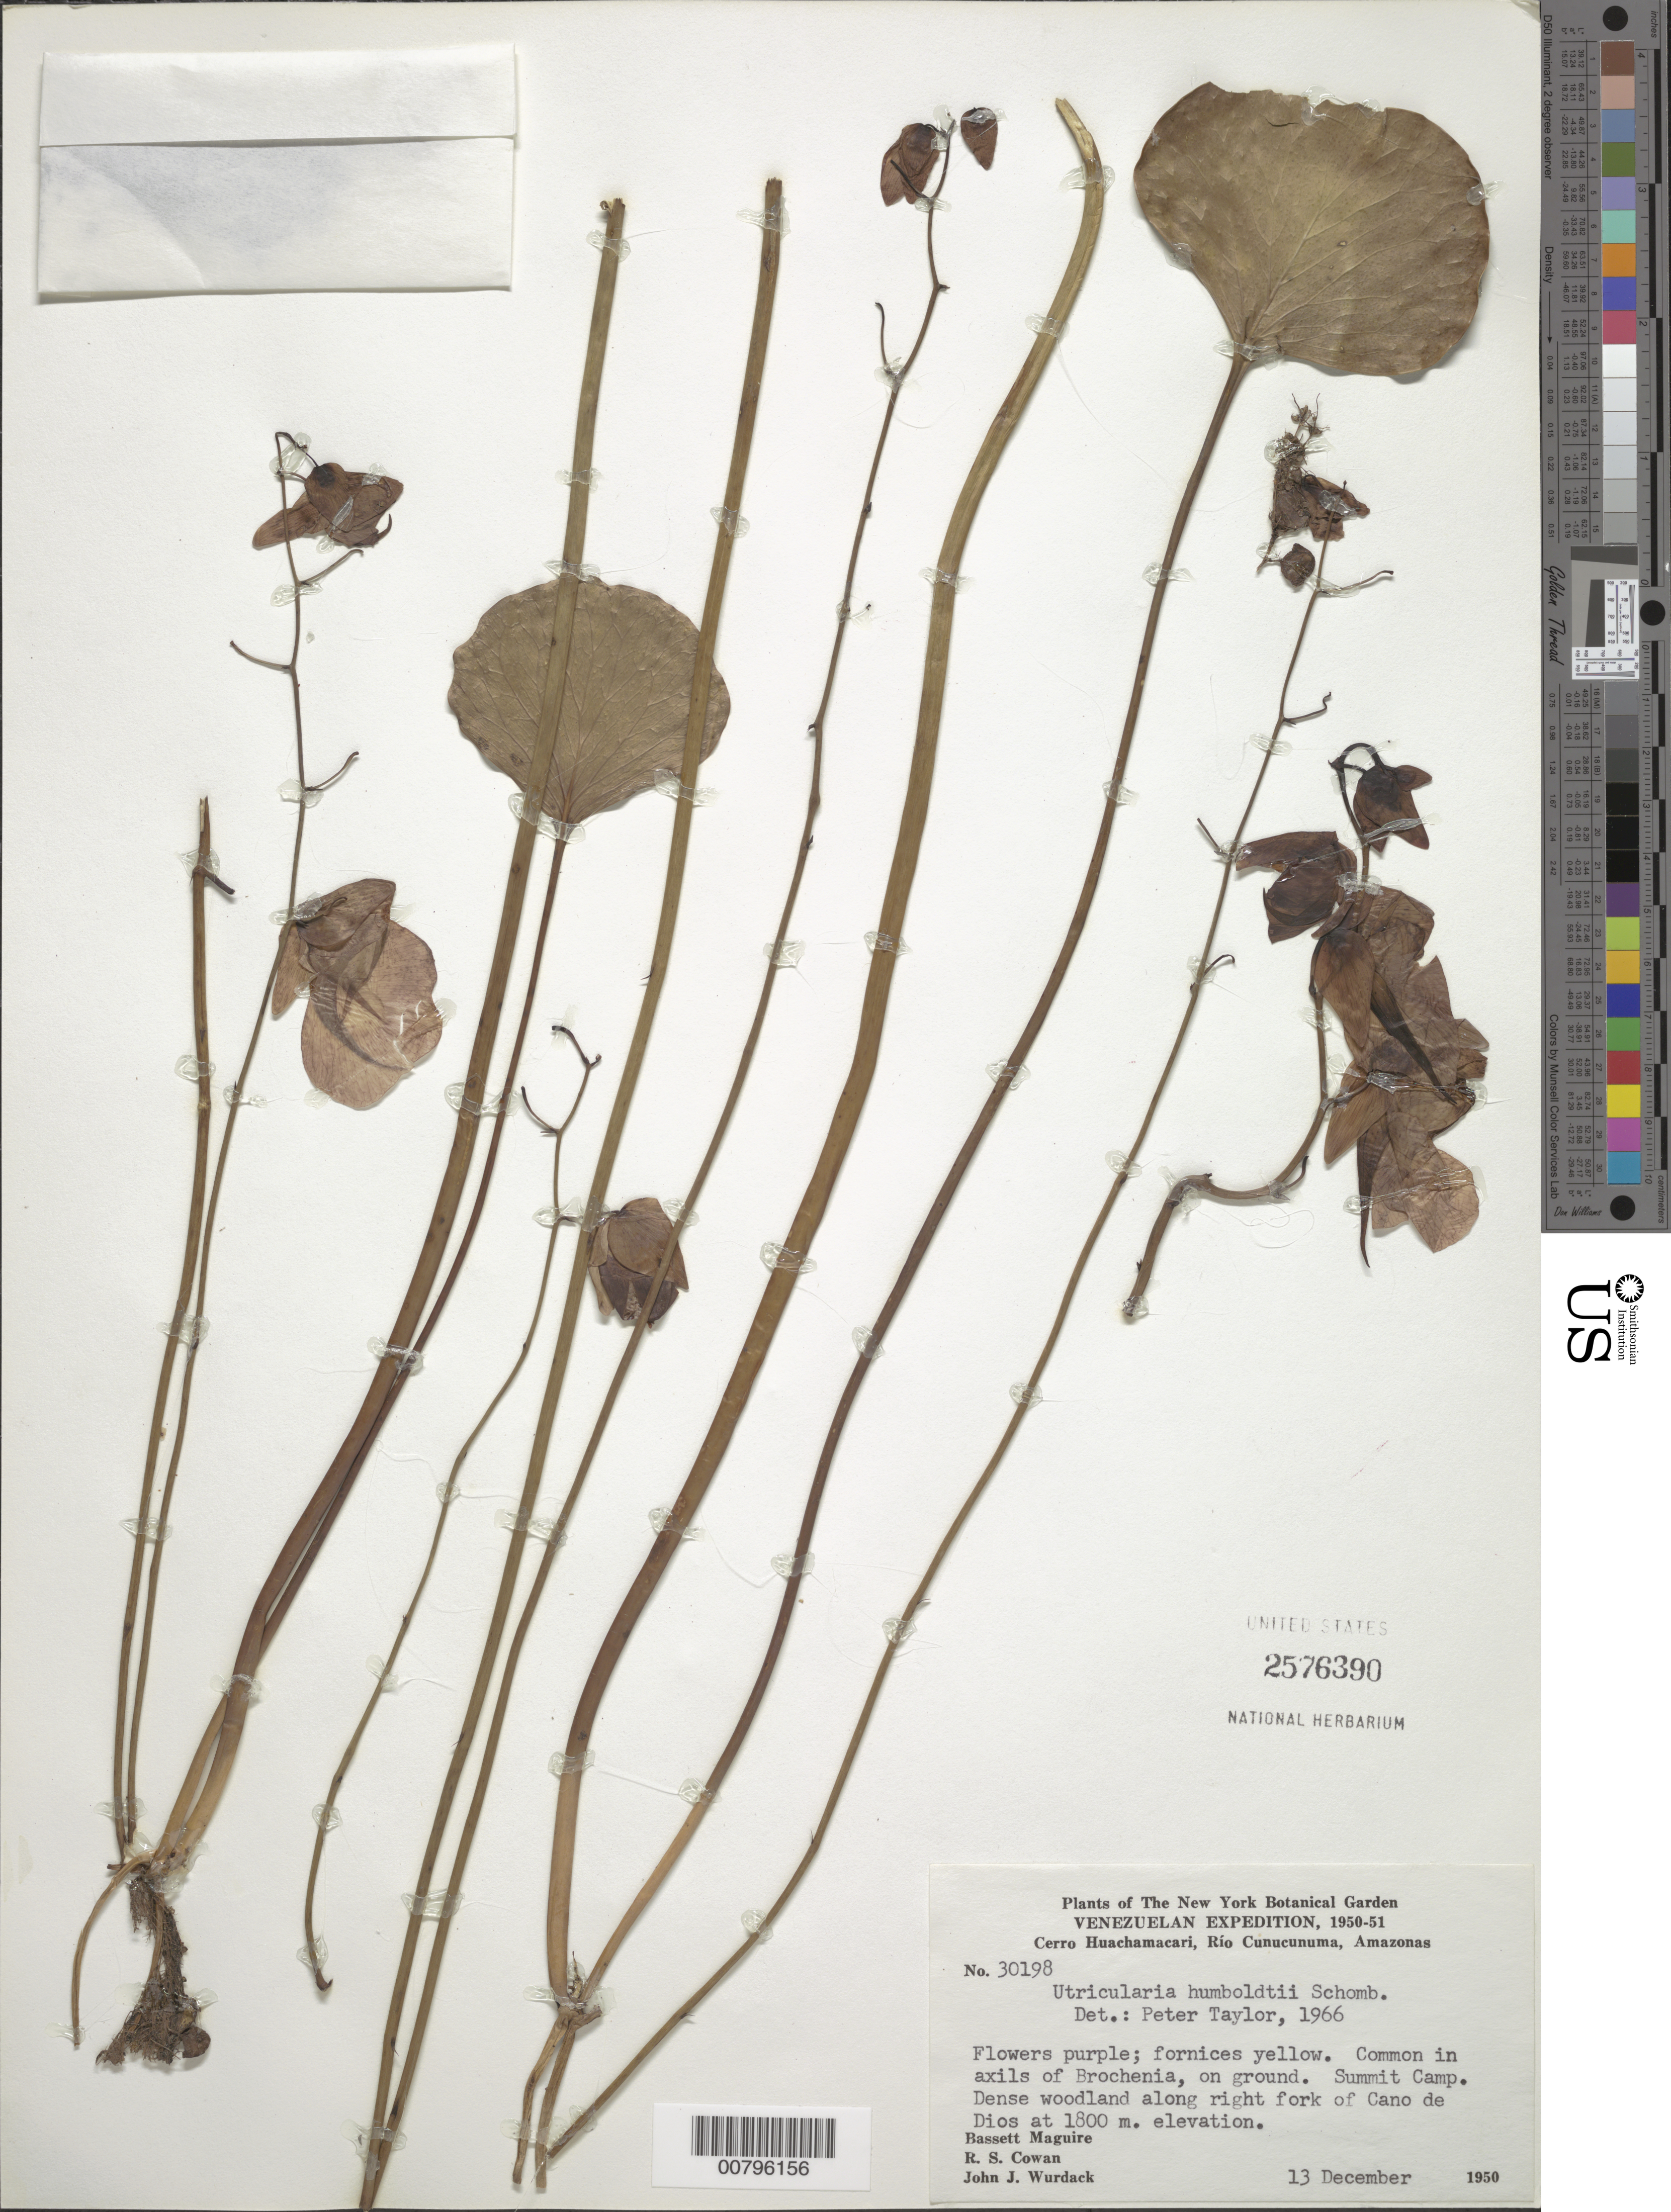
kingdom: Plantae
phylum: Tracheophyta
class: Magnoliopsida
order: Lamiales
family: Lentibulariaceae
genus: Utricularia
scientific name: Utricularia humboldtii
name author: R.H. Schomb.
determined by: Taylor, P.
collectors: B. Maguire, R. S. Cowan & J. J. Wurdack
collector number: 30198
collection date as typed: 13-Dec-50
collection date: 1950-12-13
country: Venezuela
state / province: Amazonas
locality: Cerro Huachamacari, Río Cunucunuma, Summit camp, right fork of Caño de Dios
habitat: Dense woodland along right fork of Caño. In axils of Brochenia, on ground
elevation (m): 1800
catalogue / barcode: US 2576390